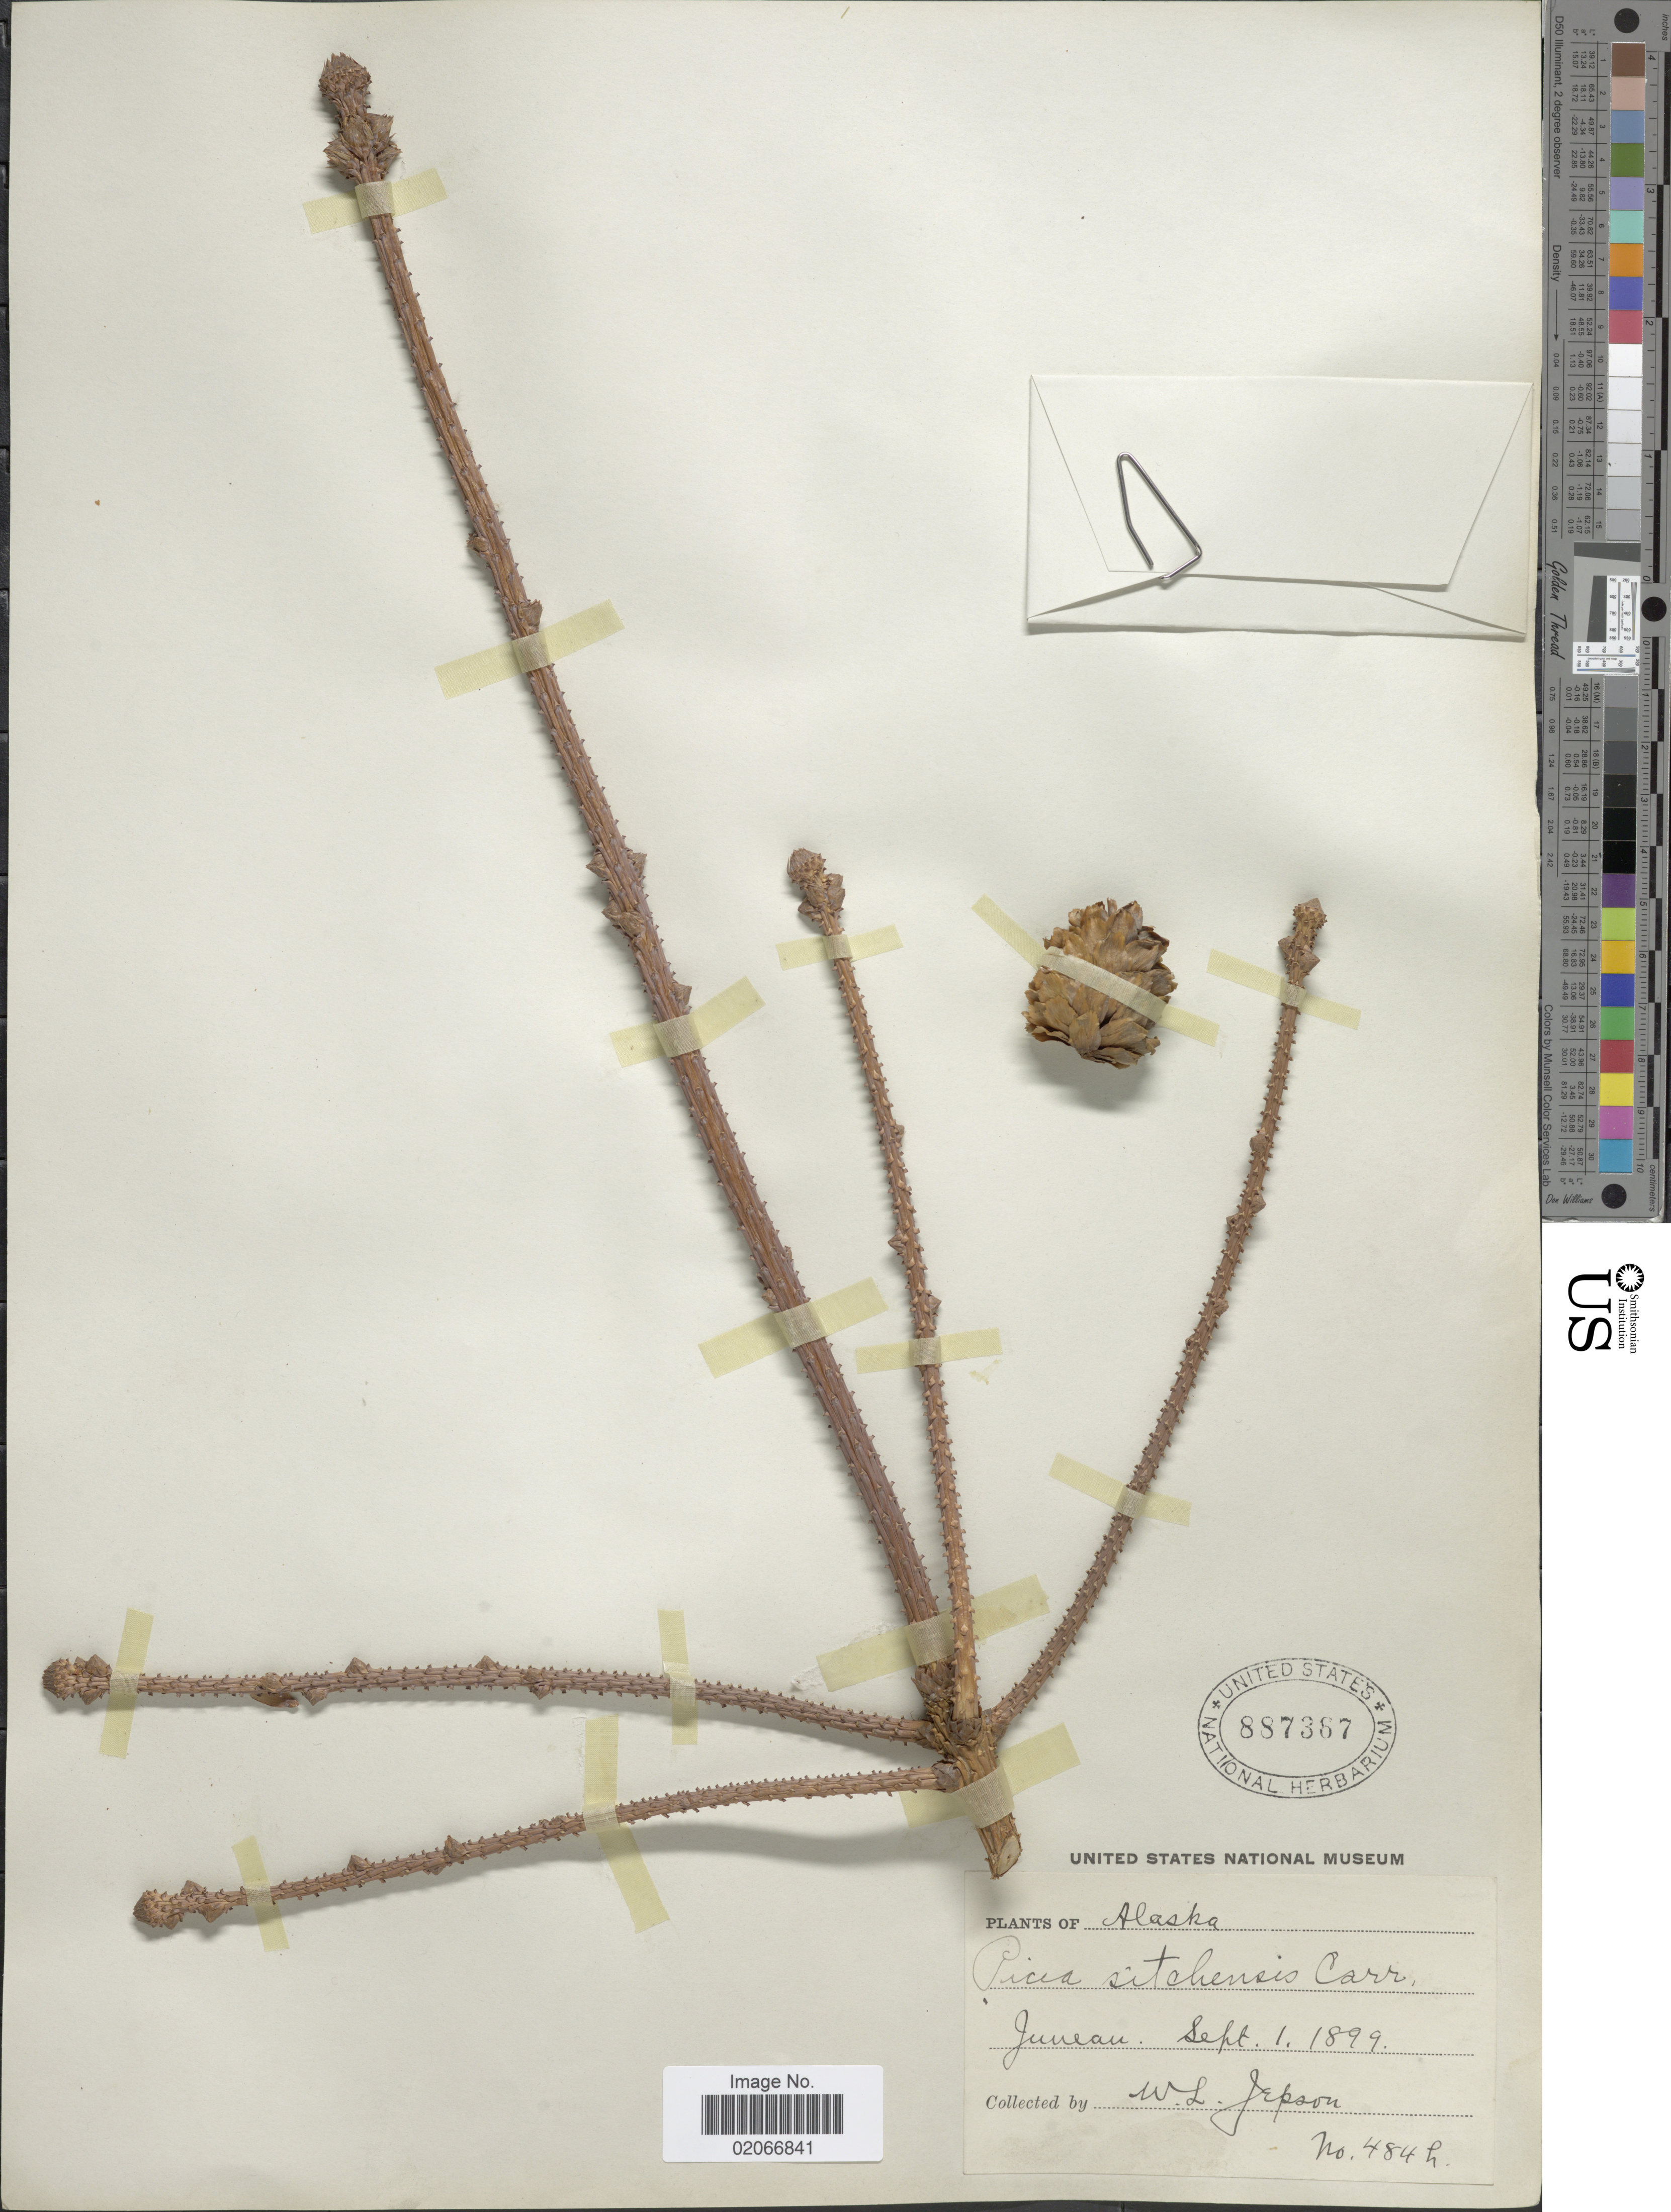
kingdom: Plantae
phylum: Tracheophyta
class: Pinopsida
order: Pinales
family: Pinaceae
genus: Picea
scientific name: Picea sitchensis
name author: (Bong.) Carrière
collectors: W. L. Jepson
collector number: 484L*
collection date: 1899-09-01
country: United States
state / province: Alaska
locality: Juneau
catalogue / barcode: US 887367